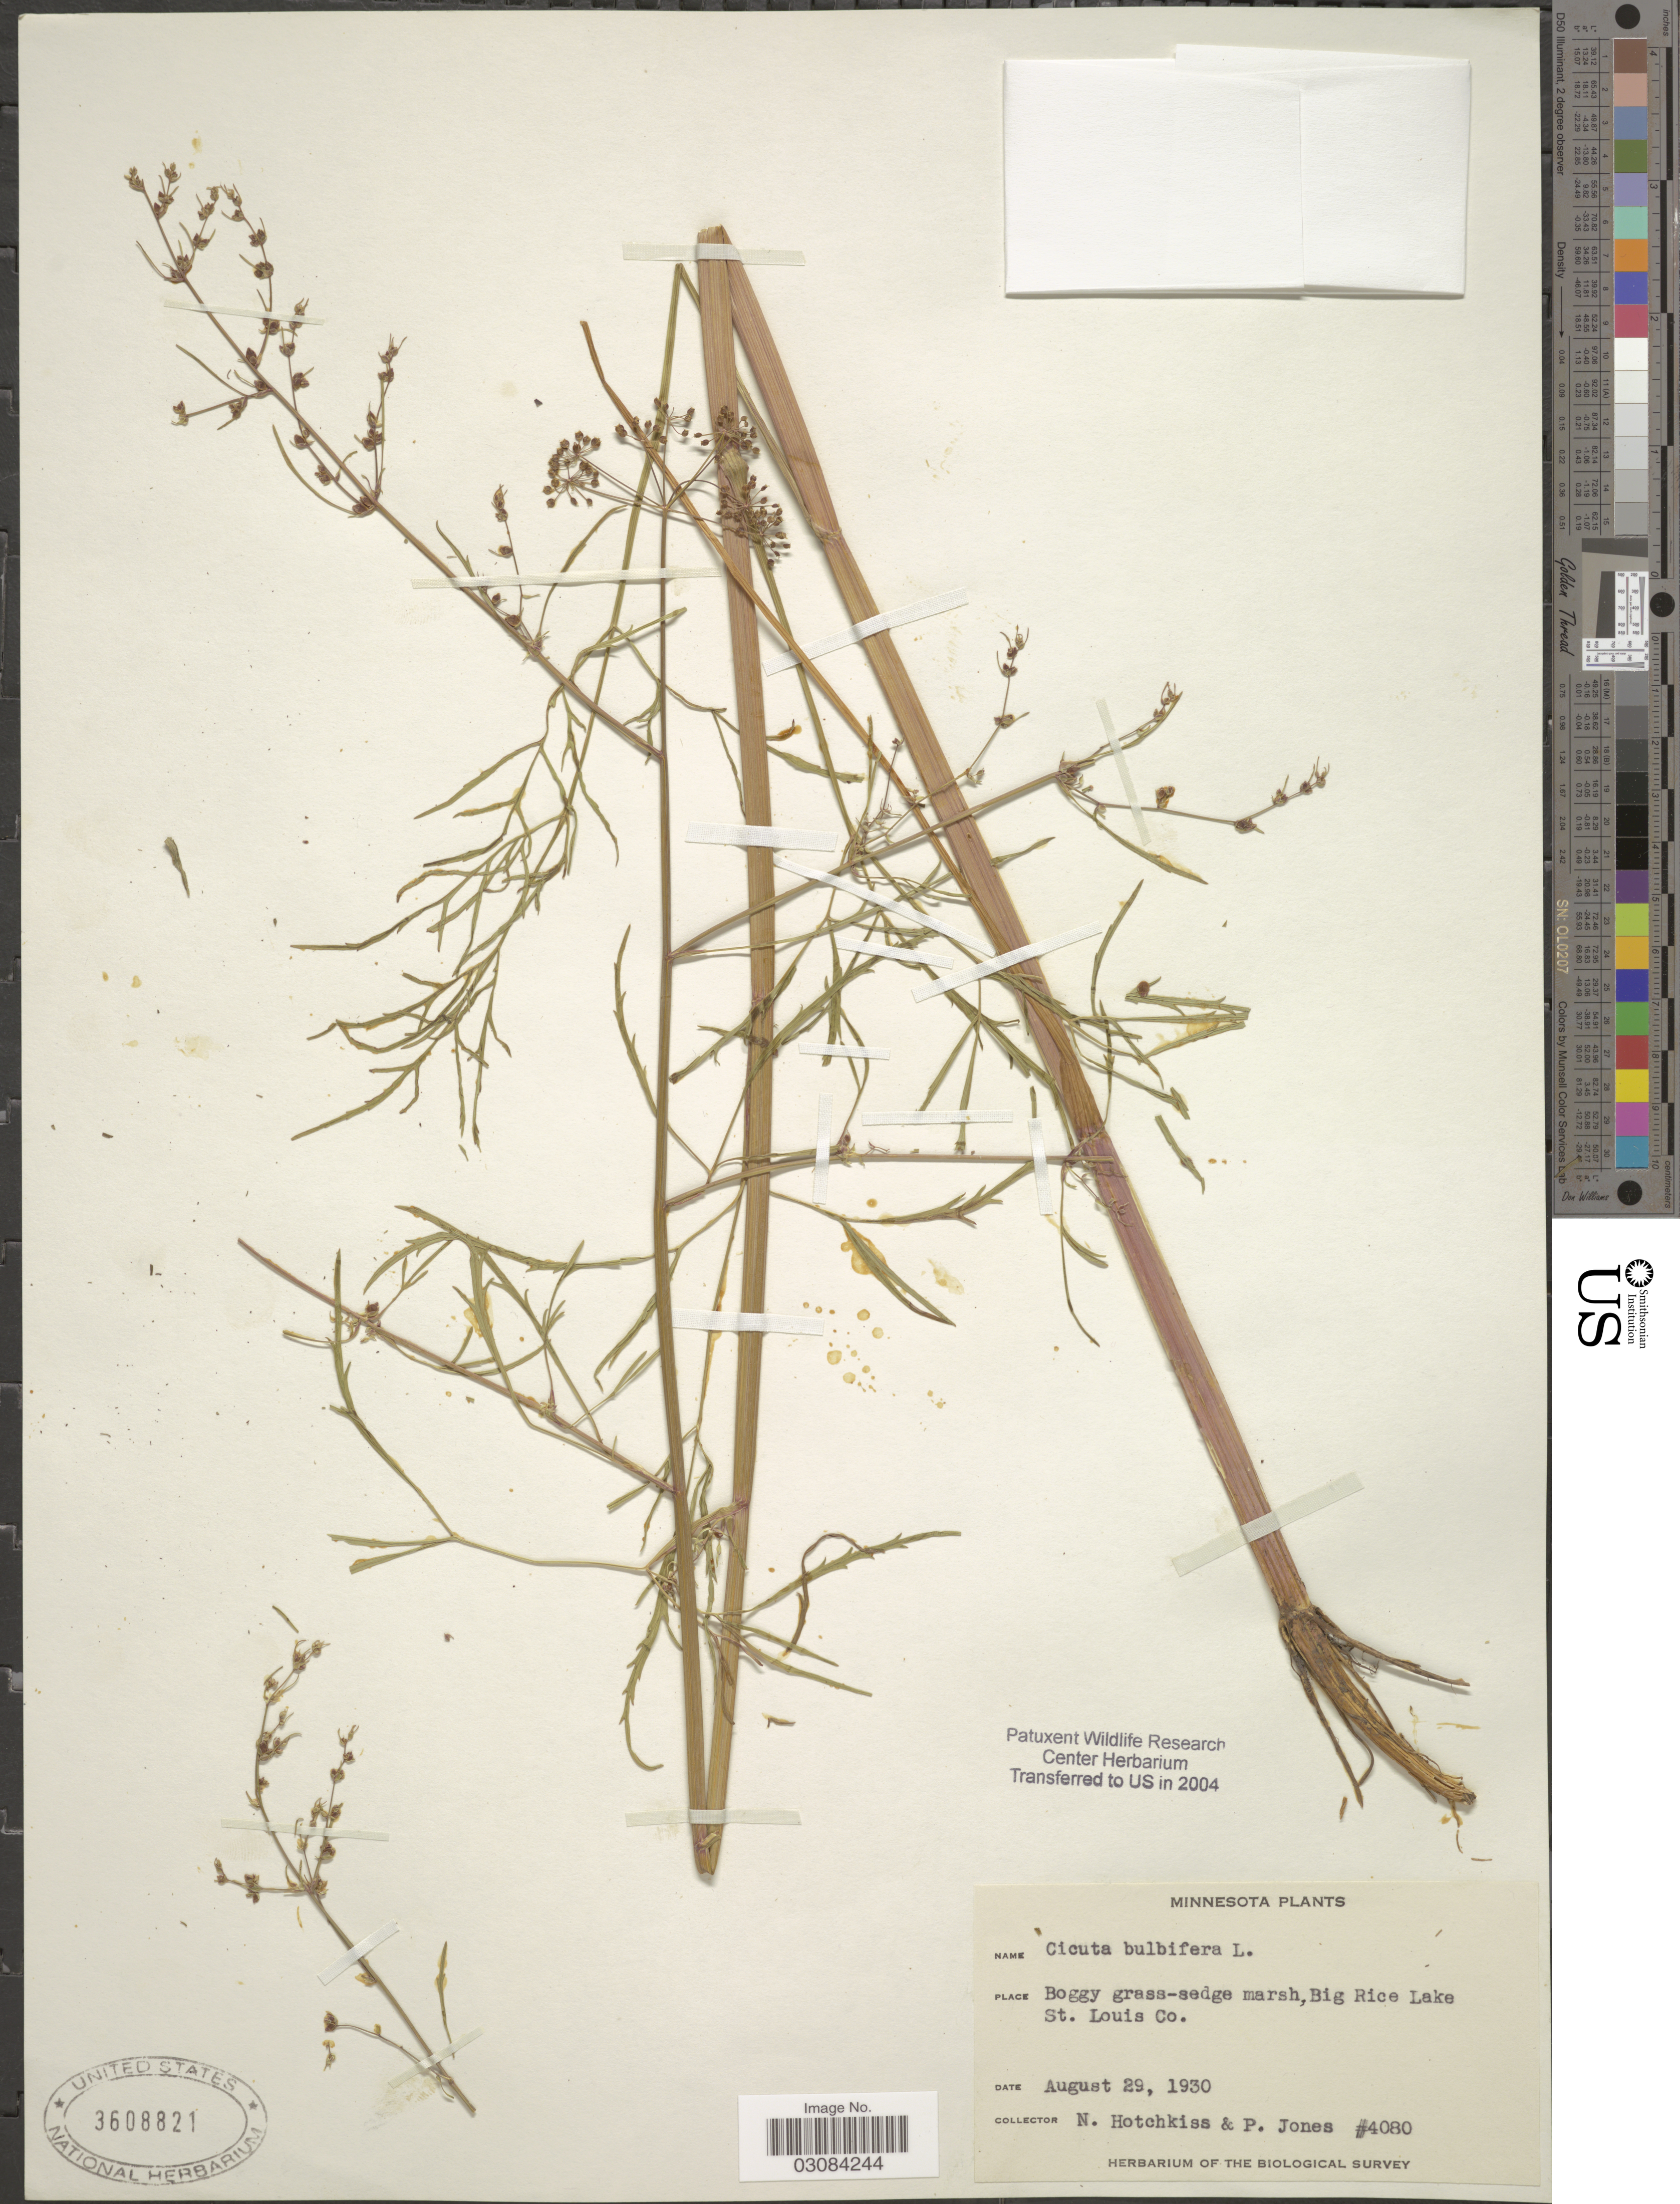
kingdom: Plantae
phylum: Tracheophyta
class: Magnoliopsida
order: Apiales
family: Apiaceae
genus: Cicuta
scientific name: Cicuta bulbifera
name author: L.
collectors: N. Hotchkiss & P. Jones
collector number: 4080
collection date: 1930-08-29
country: United States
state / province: Minnesota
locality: Boggy grass-sedge marsh, Big Rice Lake St. Louis Co.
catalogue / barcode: US 3608821